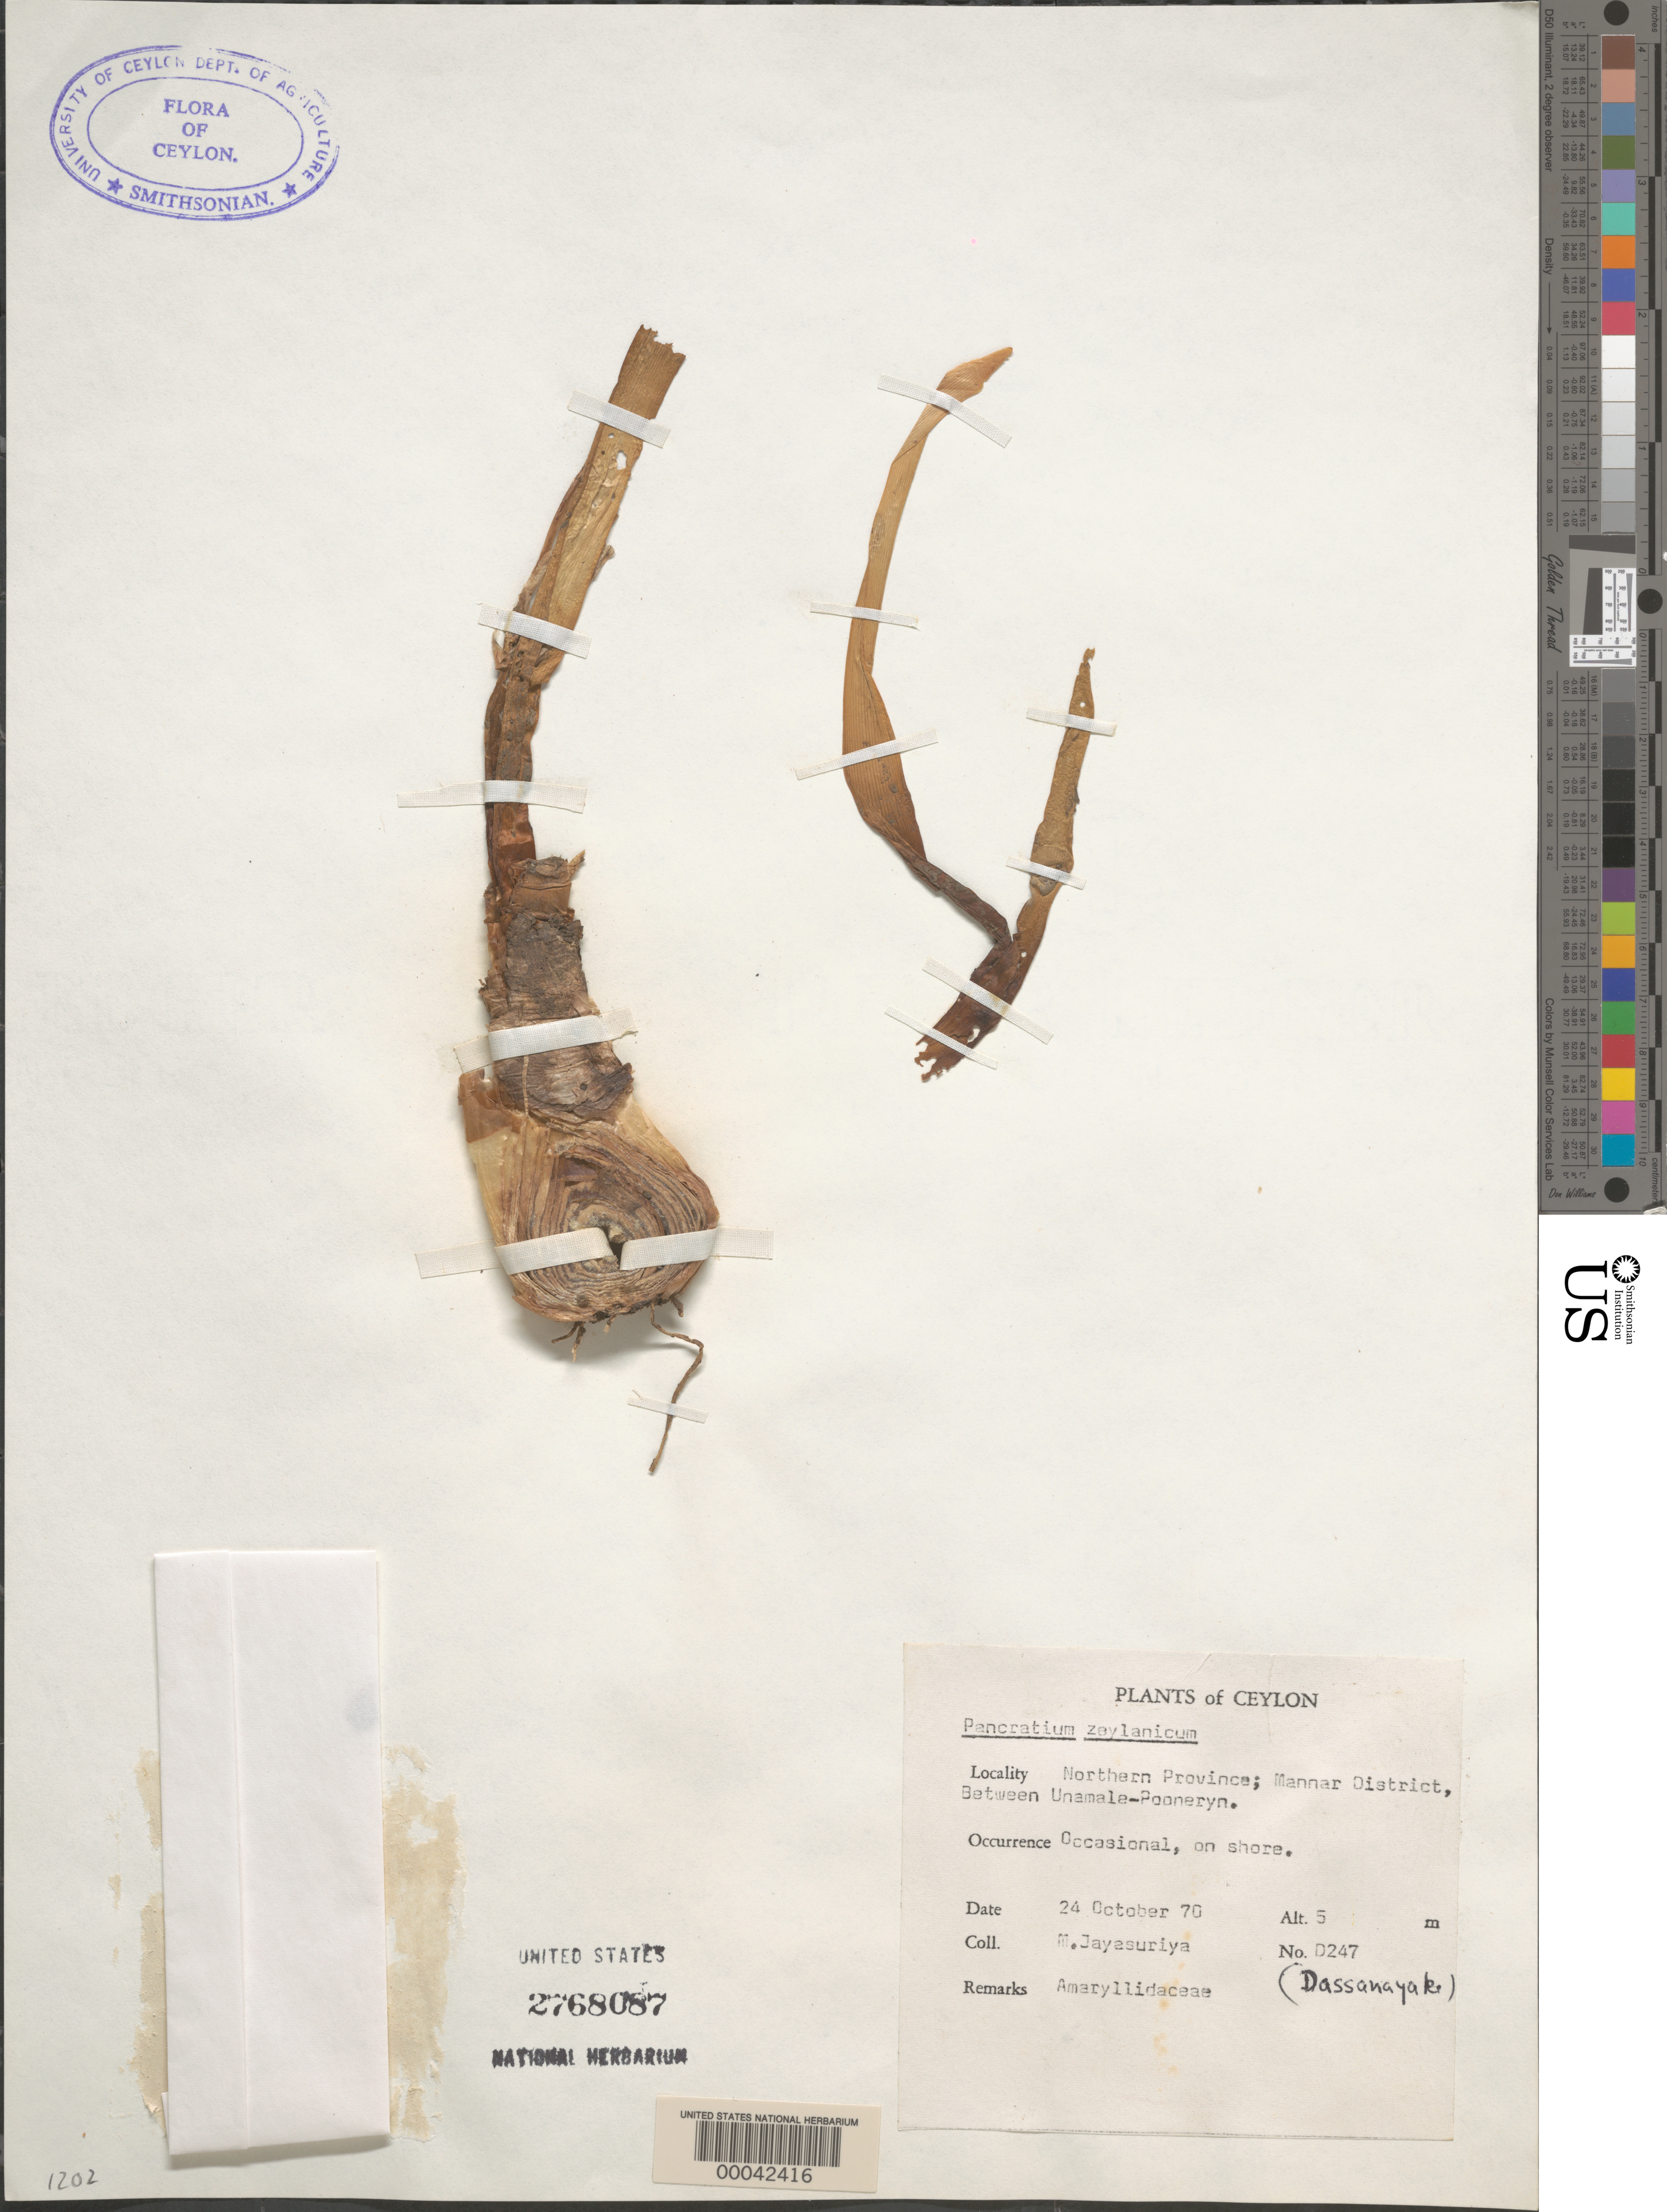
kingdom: Plantae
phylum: Tracheophyta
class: Liliopsida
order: Asparagales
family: Amaryllidaceae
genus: Pancratium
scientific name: Pancratium zeylanicum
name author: L.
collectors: A. H. Jayasuriya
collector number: D247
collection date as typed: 24 Oct 1970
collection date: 1970-10-24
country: Sri Lanka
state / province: Northern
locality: Mannar district, between unamale-pooneryn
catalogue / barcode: US 2768087